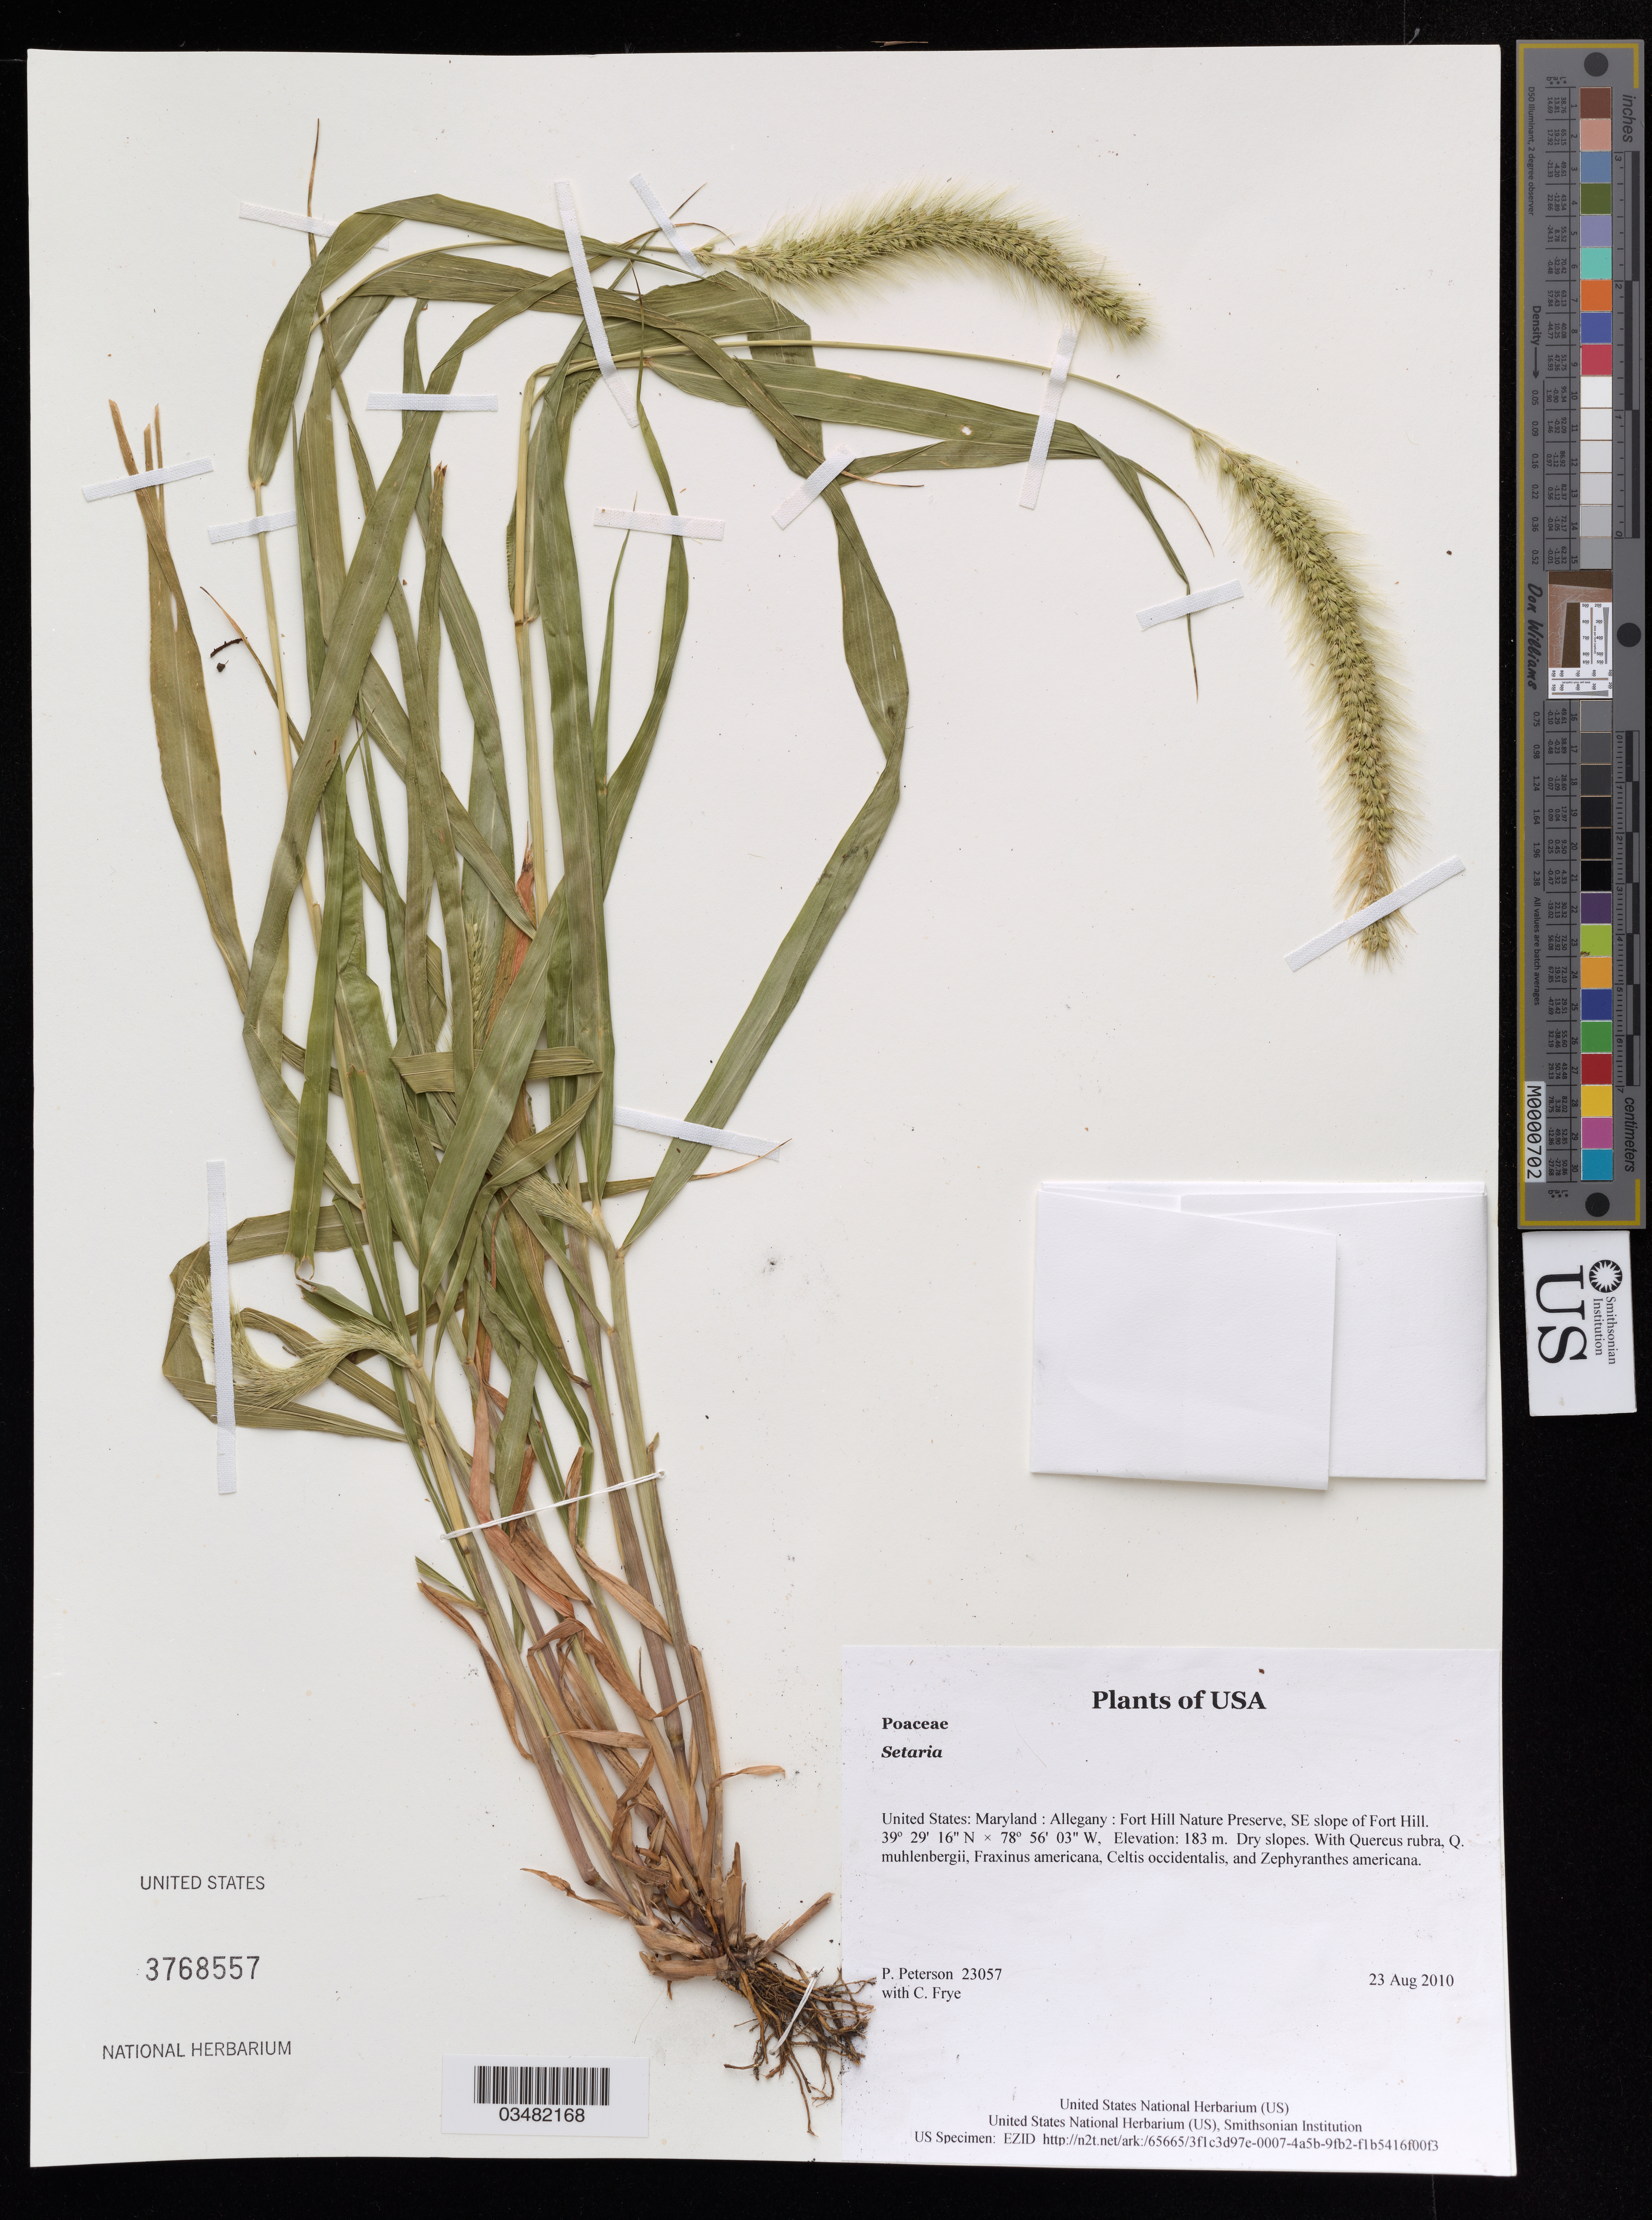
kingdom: Plantae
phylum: Tracheophyta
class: Liliopsida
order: Poales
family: Poaceae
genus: Setaria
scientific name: Setaria sp.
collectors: P. M. Peterson & C. Frye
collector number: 23057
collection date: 2010-08-23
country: United States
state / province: Maryland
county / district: Allegany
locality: Fort Hill Nature Preserve, SE slope of Fort Hill.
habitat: Dry slopes.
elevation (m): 183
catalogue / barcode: US 3768557